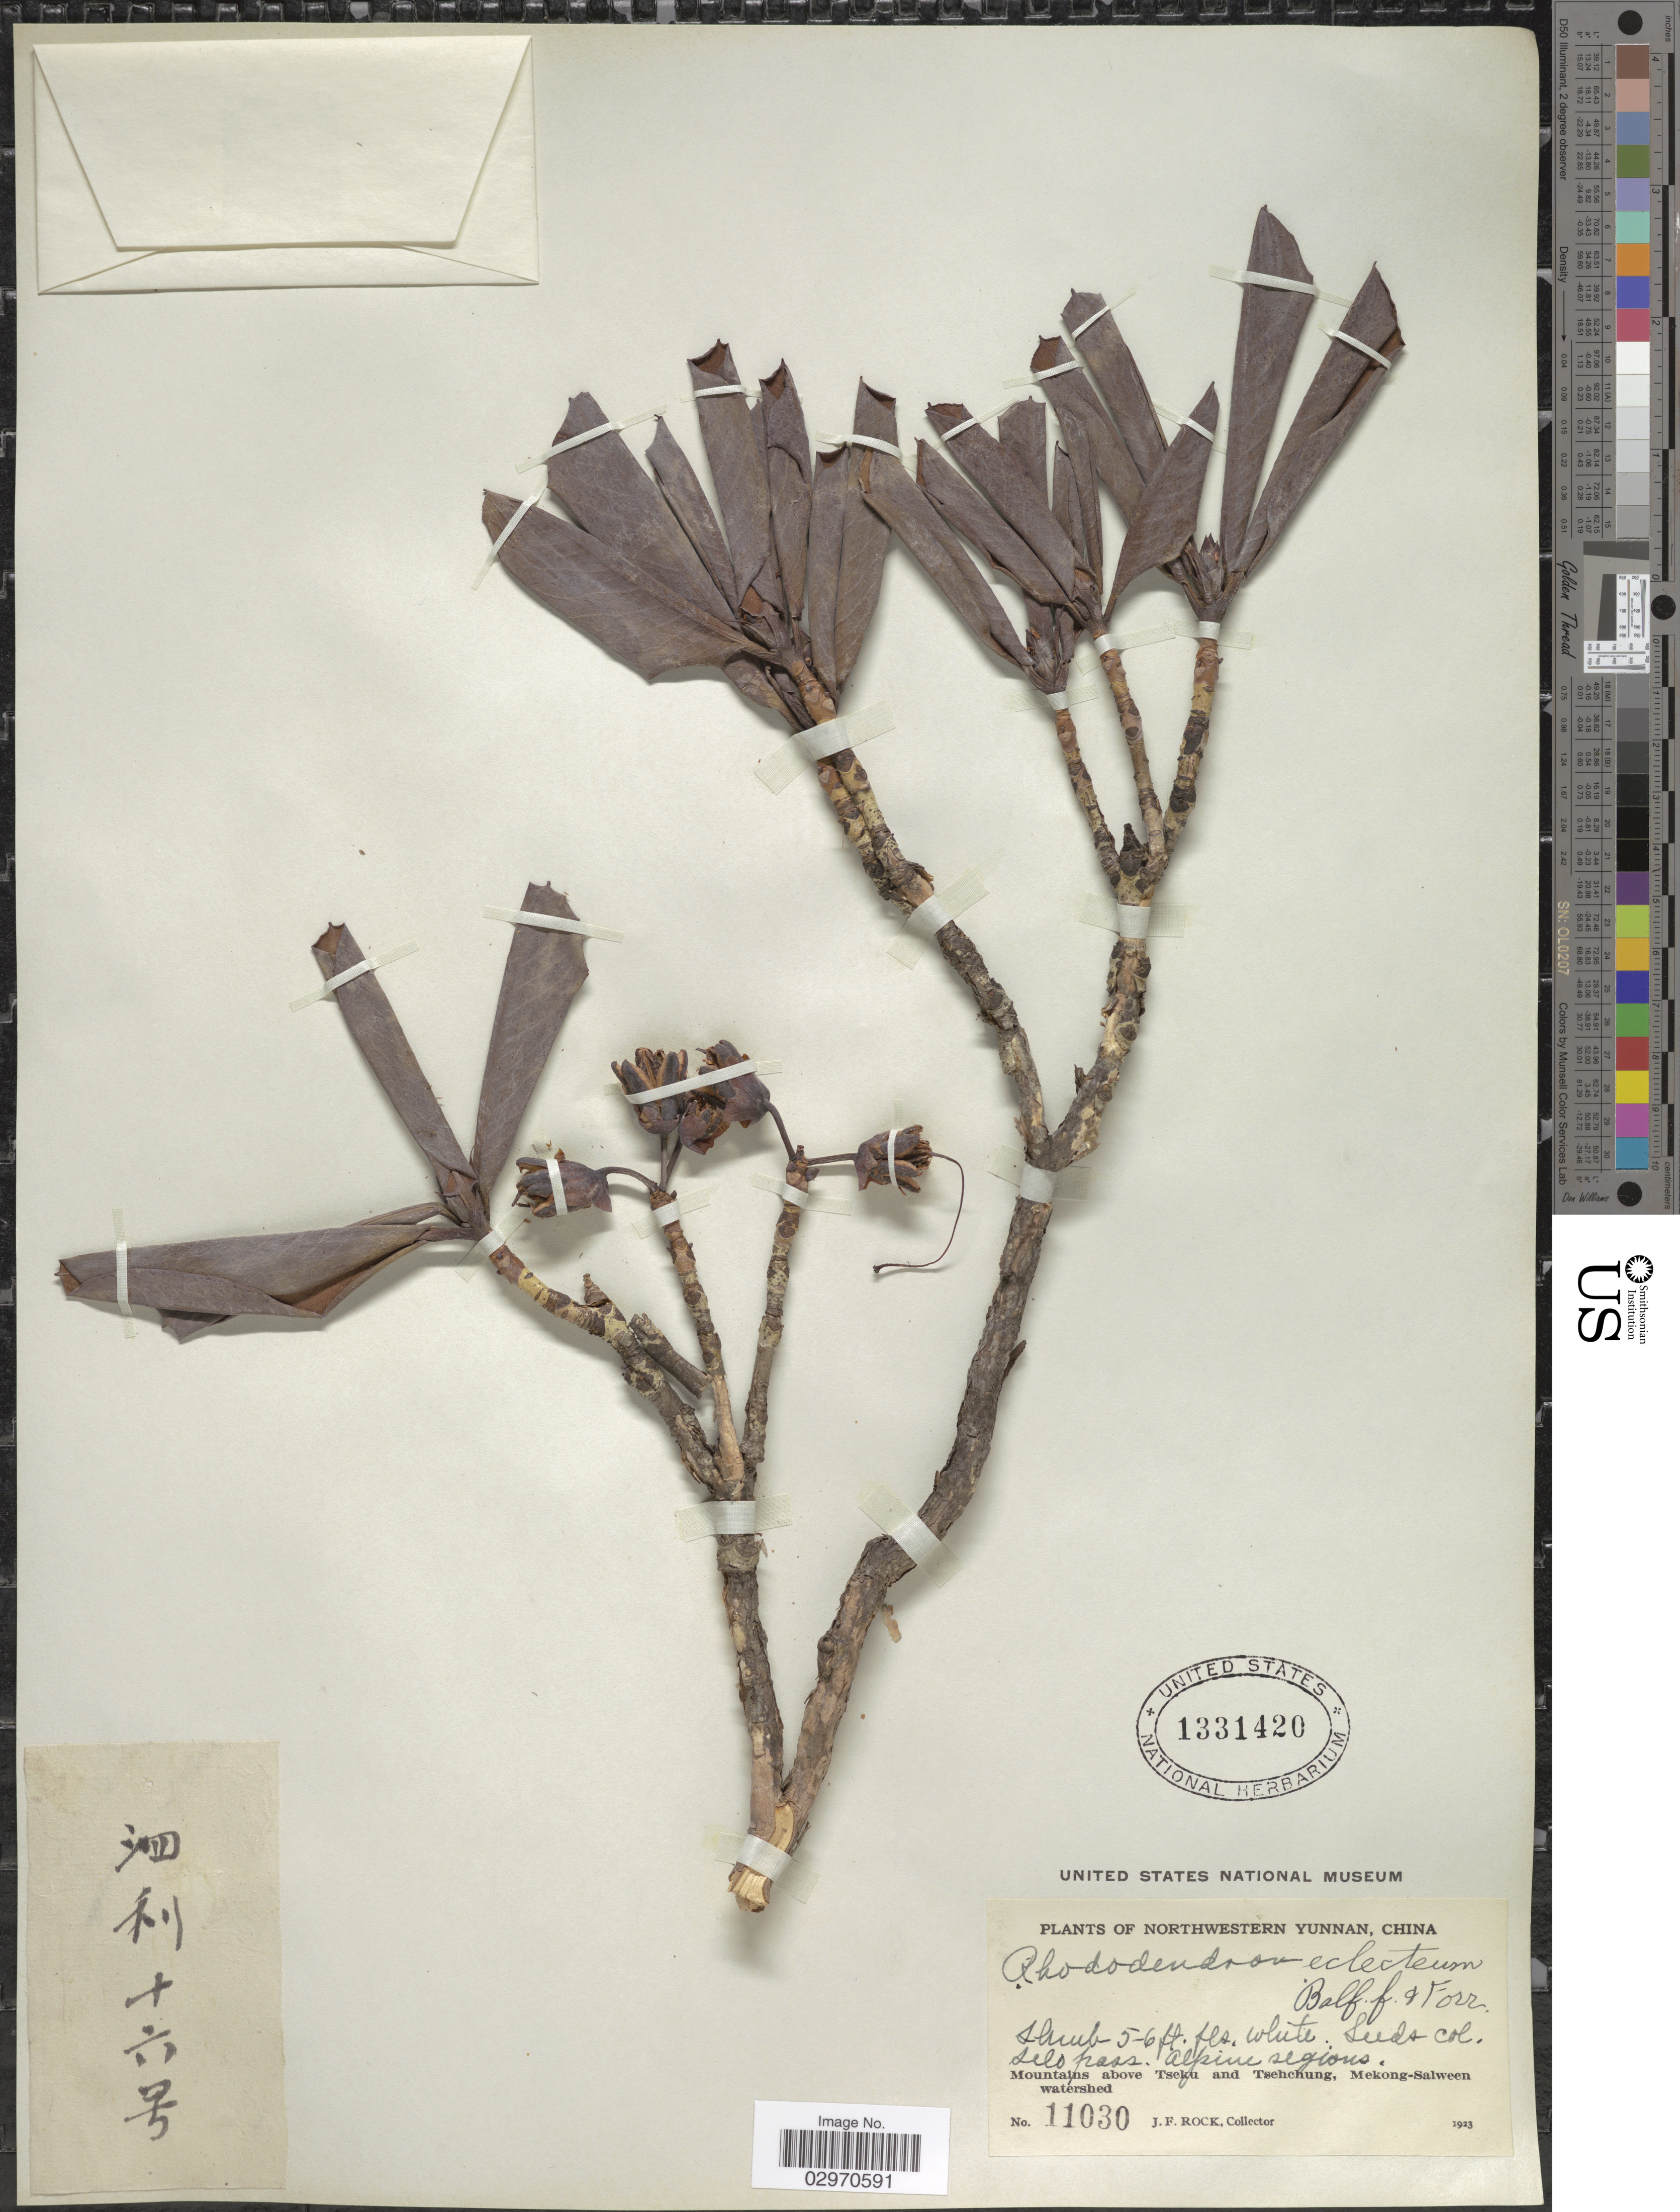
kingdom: Plantae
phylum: Tracheophyta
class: Magnoliopsida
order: Ericales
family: Ericaceae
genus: Rhododendron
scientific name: Rhododendron eclecteum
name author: Balf. f. & Forrest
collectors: J. Rock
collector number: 11030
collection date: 1923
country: China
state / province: Yunnan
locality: Northwestern Yunnan. Selo pass. Alpine regions. Mountains above Tseku and Tsehchung, Mekong-Salween watershed.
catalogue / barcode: US 1331420